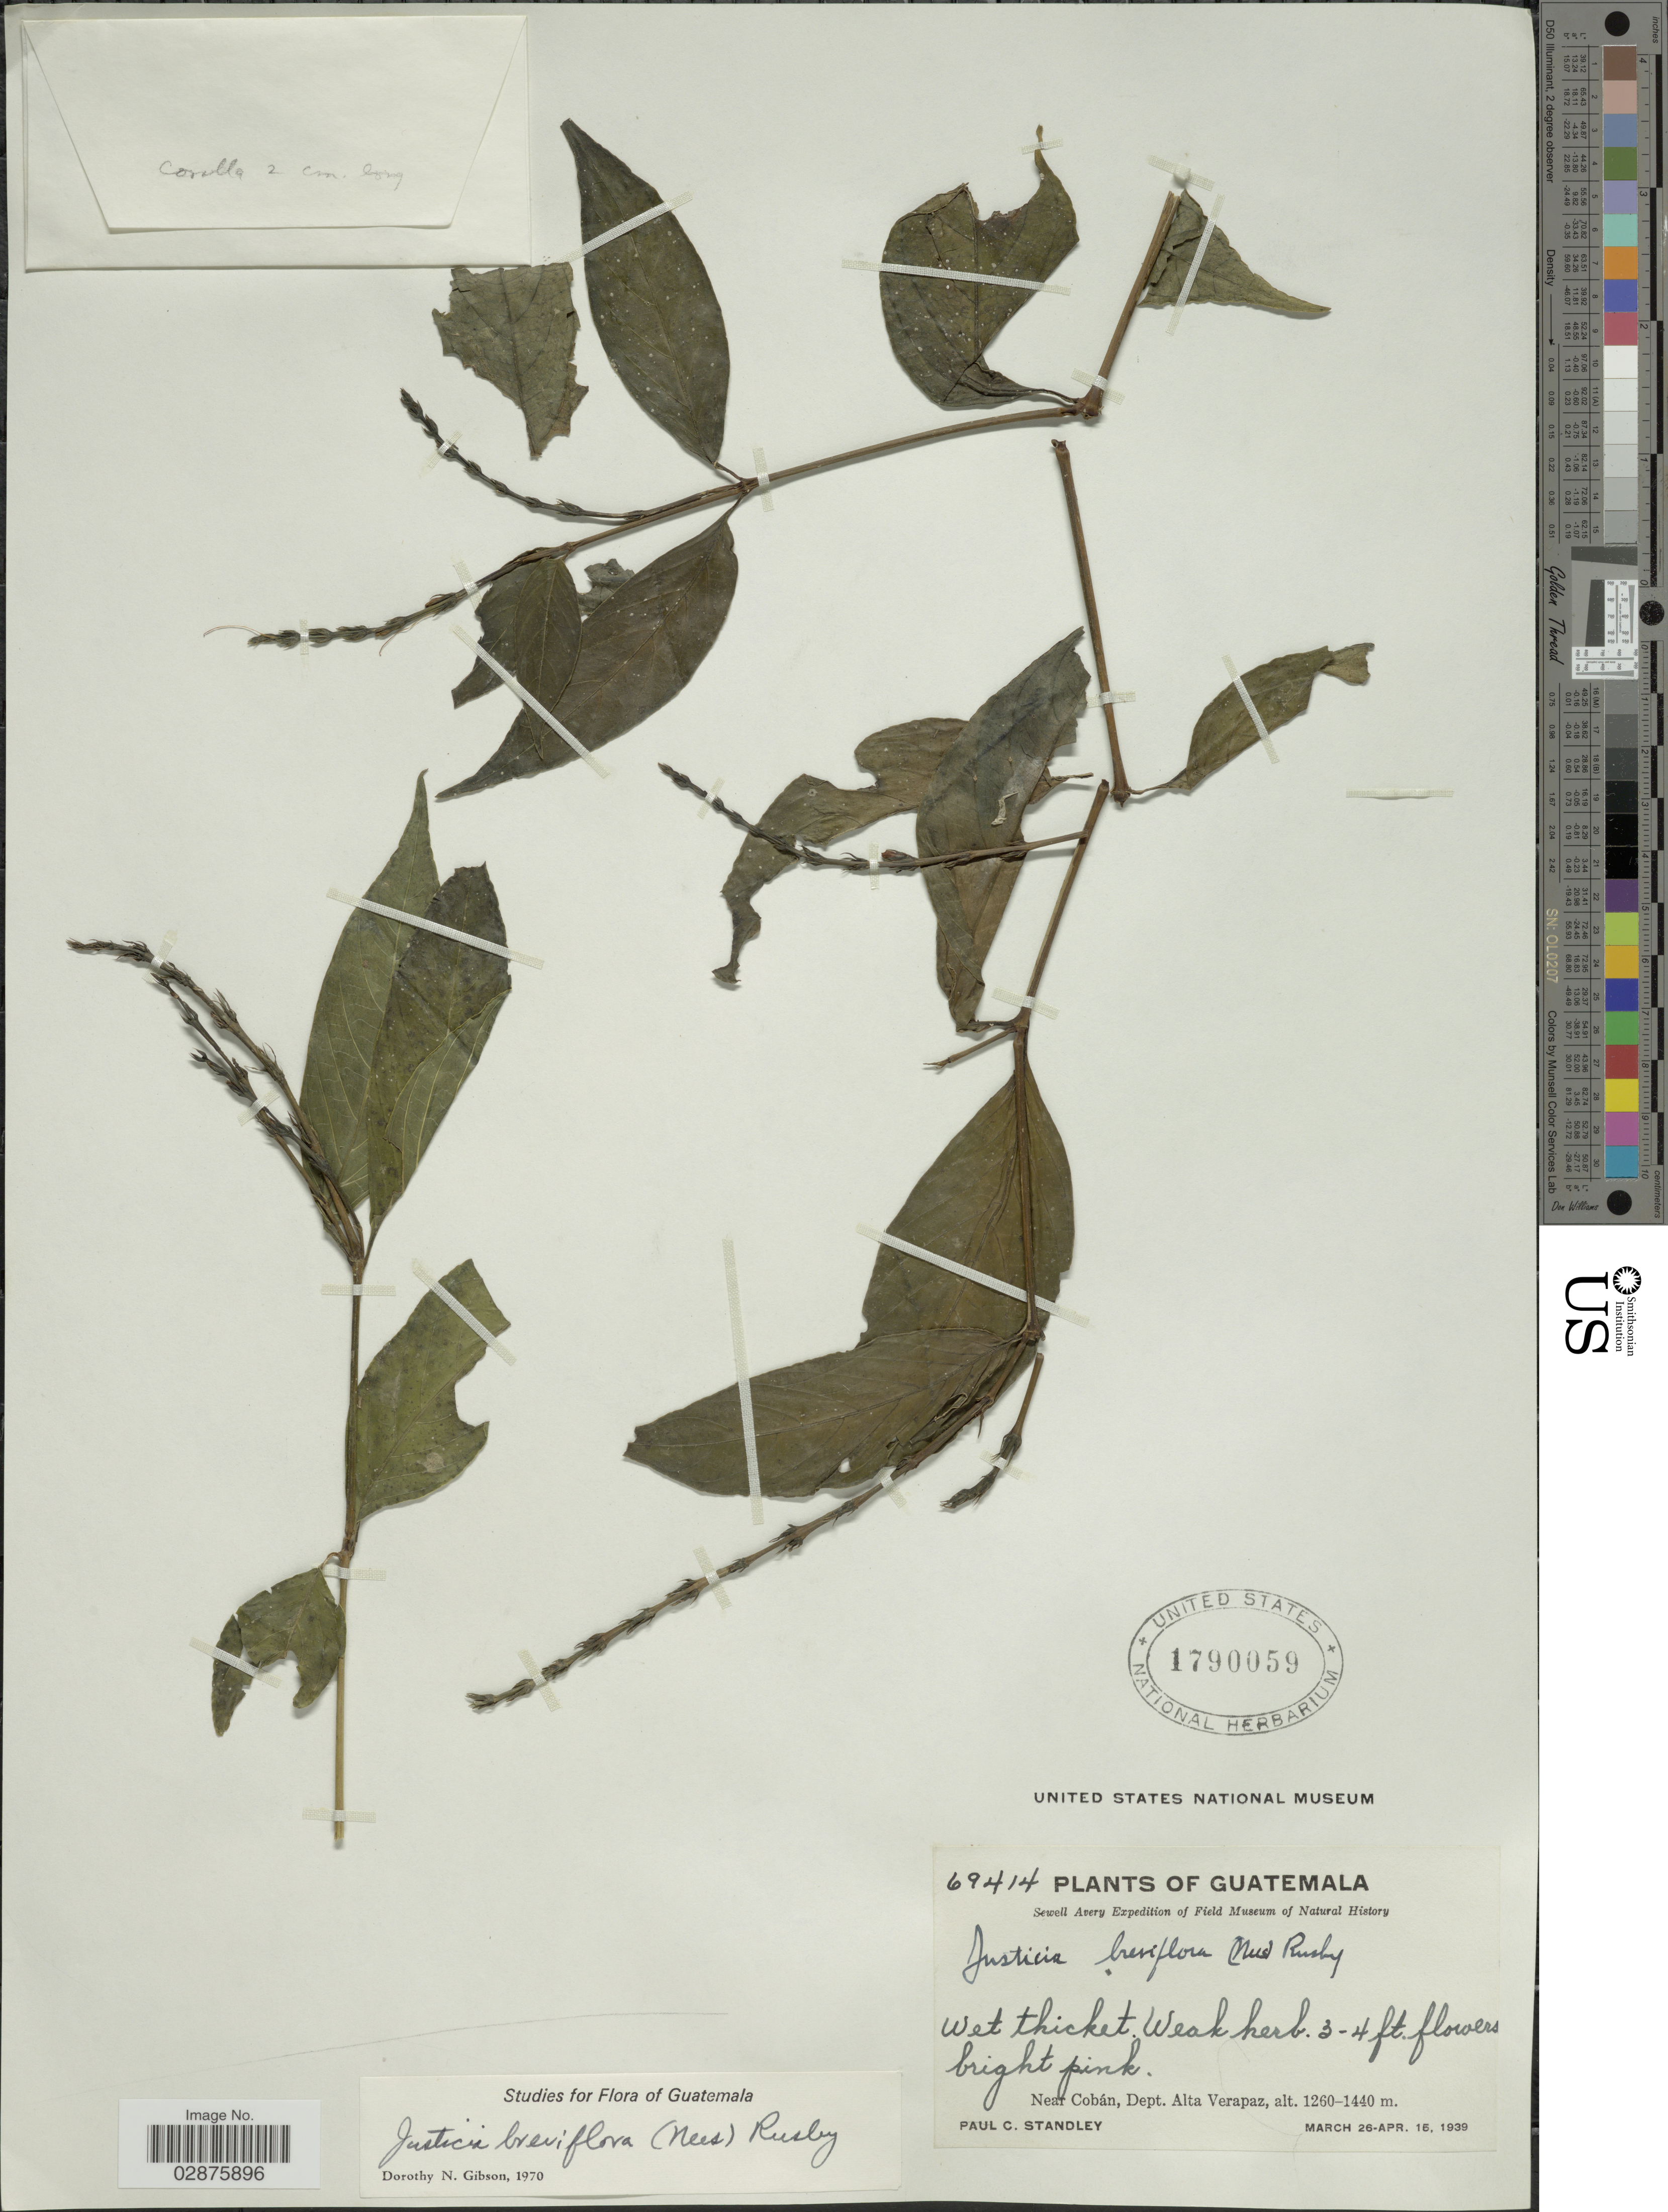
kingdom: Plantae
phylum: Tracheophyta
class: Magnoliopsida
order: Lamiales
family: Acanthaceae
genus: Justicia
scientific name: Justicia breviflora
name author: (Nees) Rusby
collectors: P. C. Standley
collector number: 69414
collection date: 1939-03-26/1939-04-15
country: Guatemala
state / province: Alta Verapaz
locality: Near Cobán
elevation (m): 1260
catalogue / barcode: US 1790059